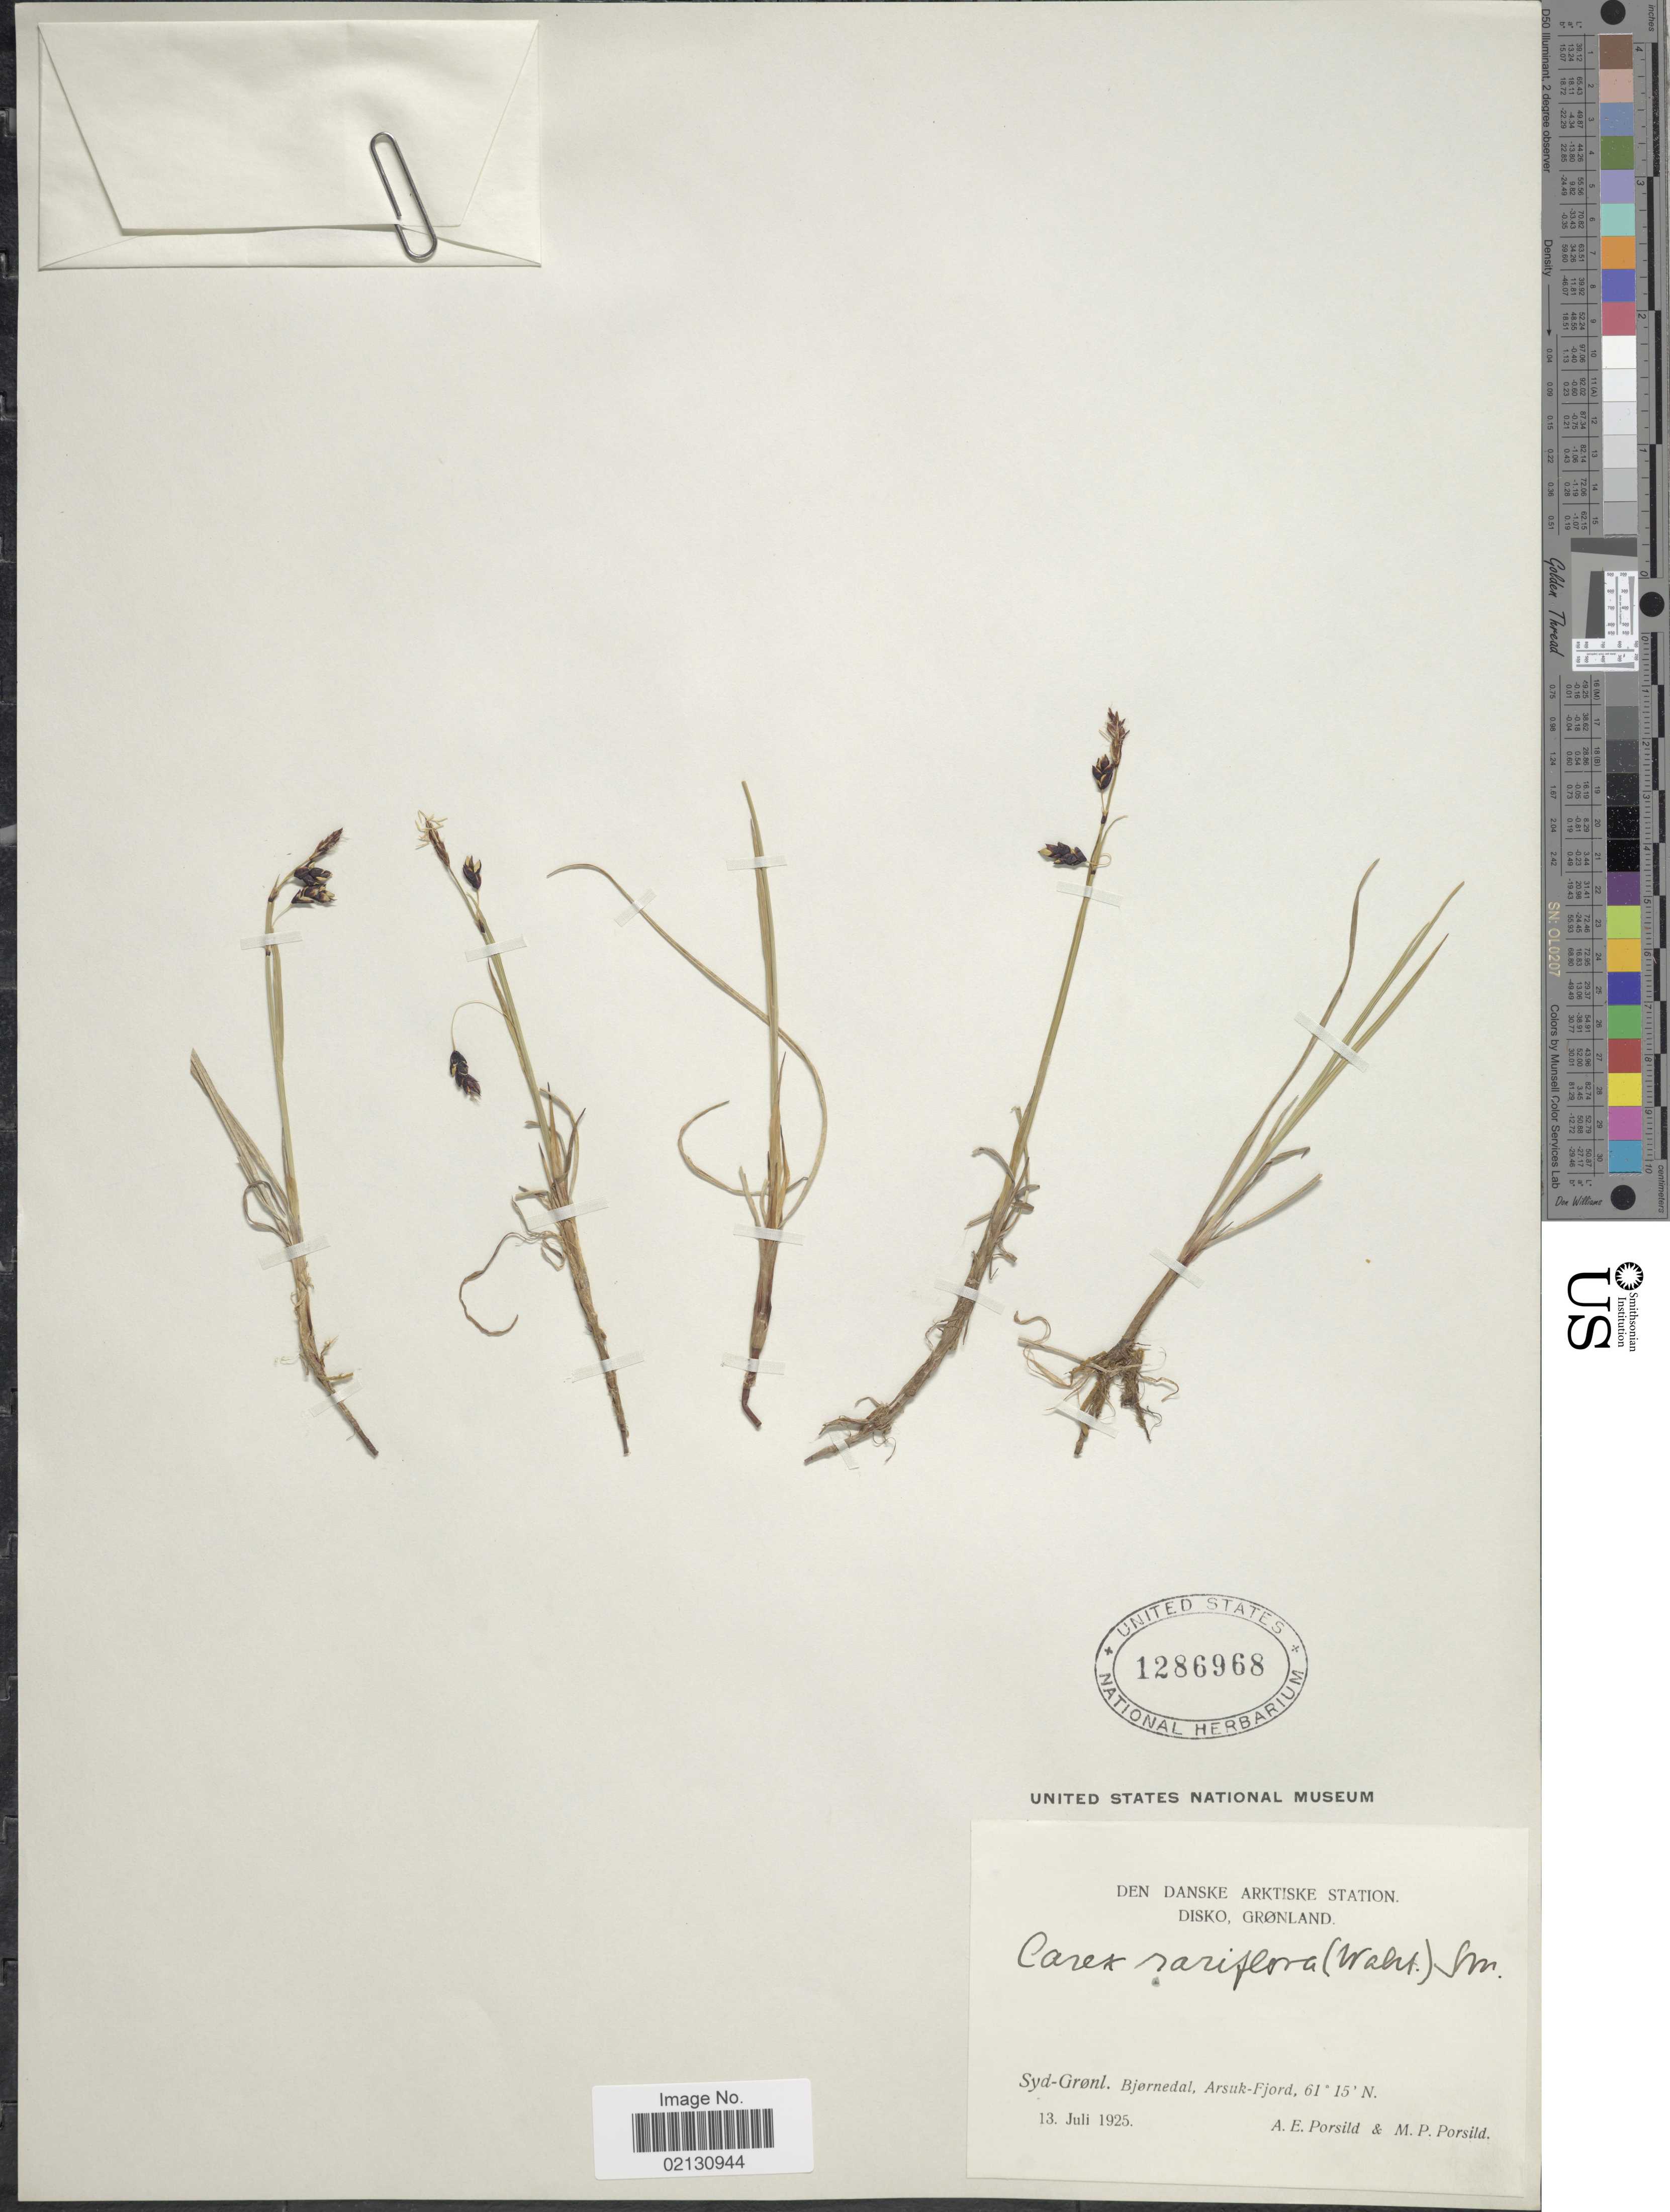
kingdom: Plantae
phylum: Tracheophyta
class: Liliopsida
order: Poales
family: Cyperaceae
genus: Carex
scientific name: Carex rariflora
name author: (Wahlenb.) Sm.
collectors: A. E. Porsild & M. P. Porsild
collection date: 1925-07-13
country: Greenland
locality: Syd-Grønl. Bjørnedal, Arsuk-Fjord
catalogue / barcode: US 1286968